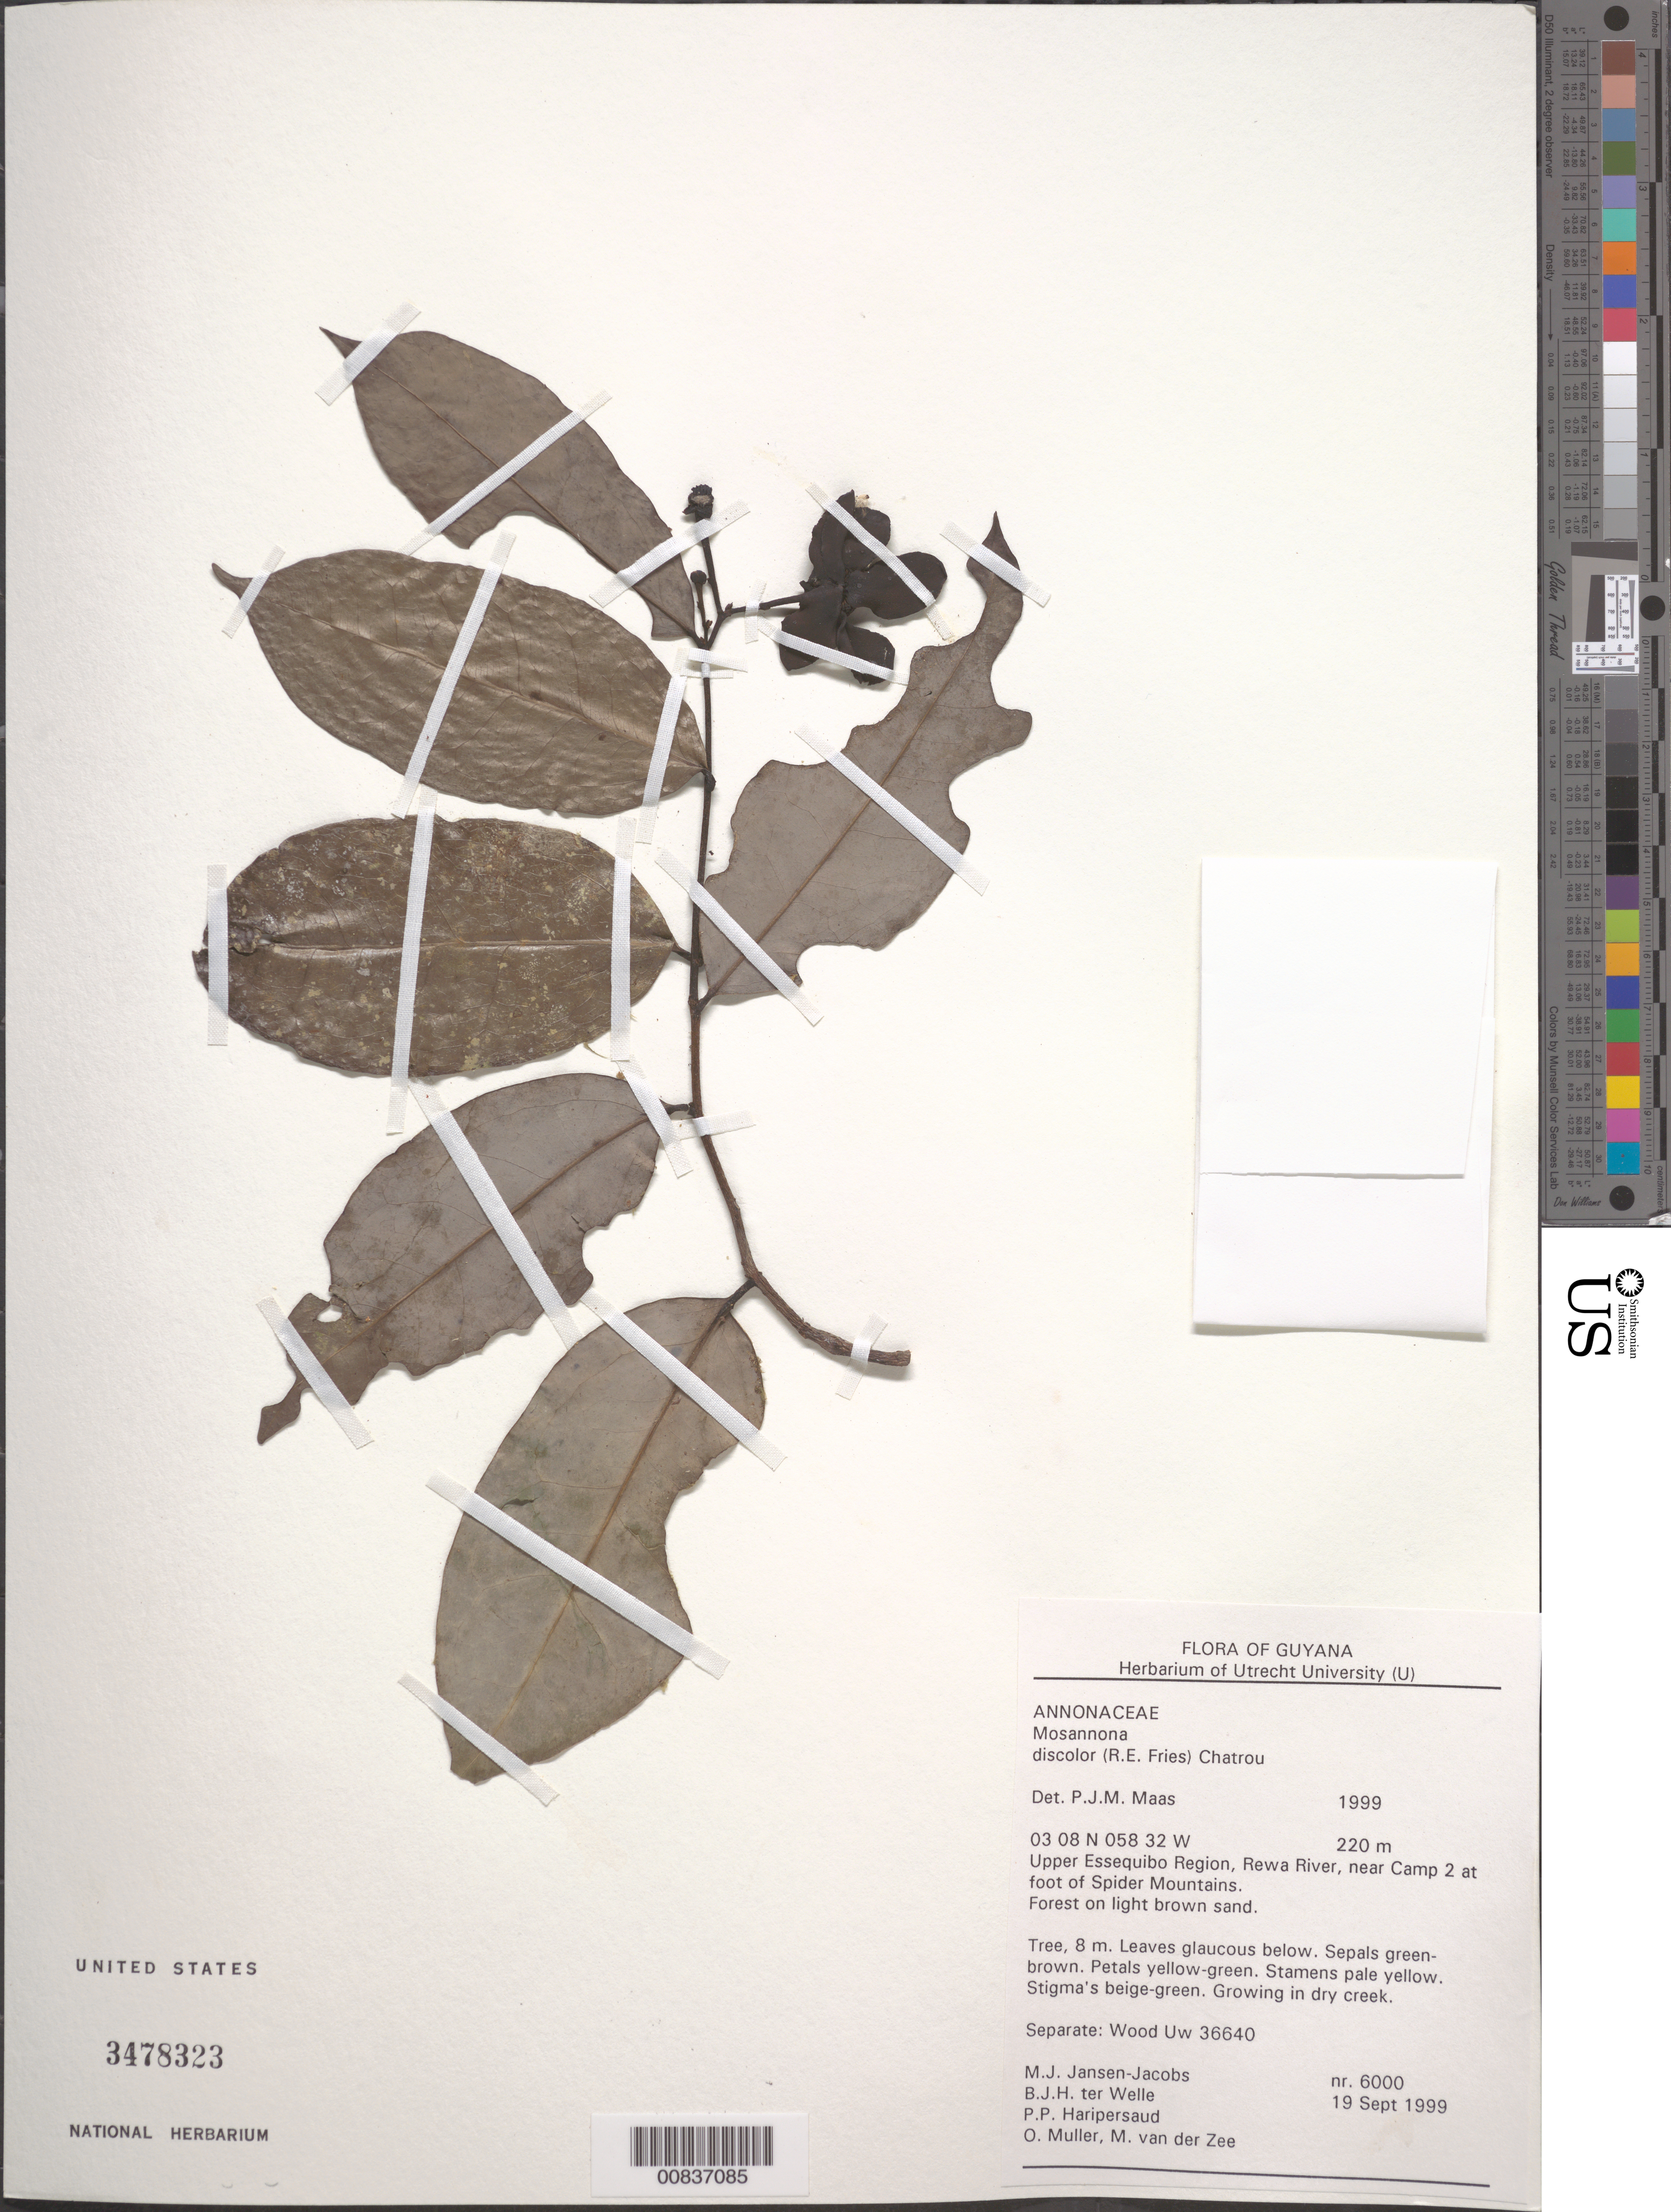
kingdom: Plantae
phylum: Tracheophyta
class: Magnoliopsida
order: Magnoliales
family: Annonaceae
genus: Malmea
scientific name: Malmea discolor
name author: (R.E. Fr.) Chatrou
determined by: Maas, Paul J. M.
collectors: M. J. Jansen-Jacobs, B. Welle, P. Haripersaud, O. Muller & M. van der Zee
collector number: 6000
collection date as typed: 19-Sep-99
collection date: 1999-09-19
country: Guyana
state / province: U. Takutu-U. Essequibo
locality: Rewa River, at foot of Spider Mts., near camp 2, Upper Essequibo Region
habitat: Forest on light brown sand; growing in dry creek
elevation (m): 220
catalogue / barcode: US 3478323